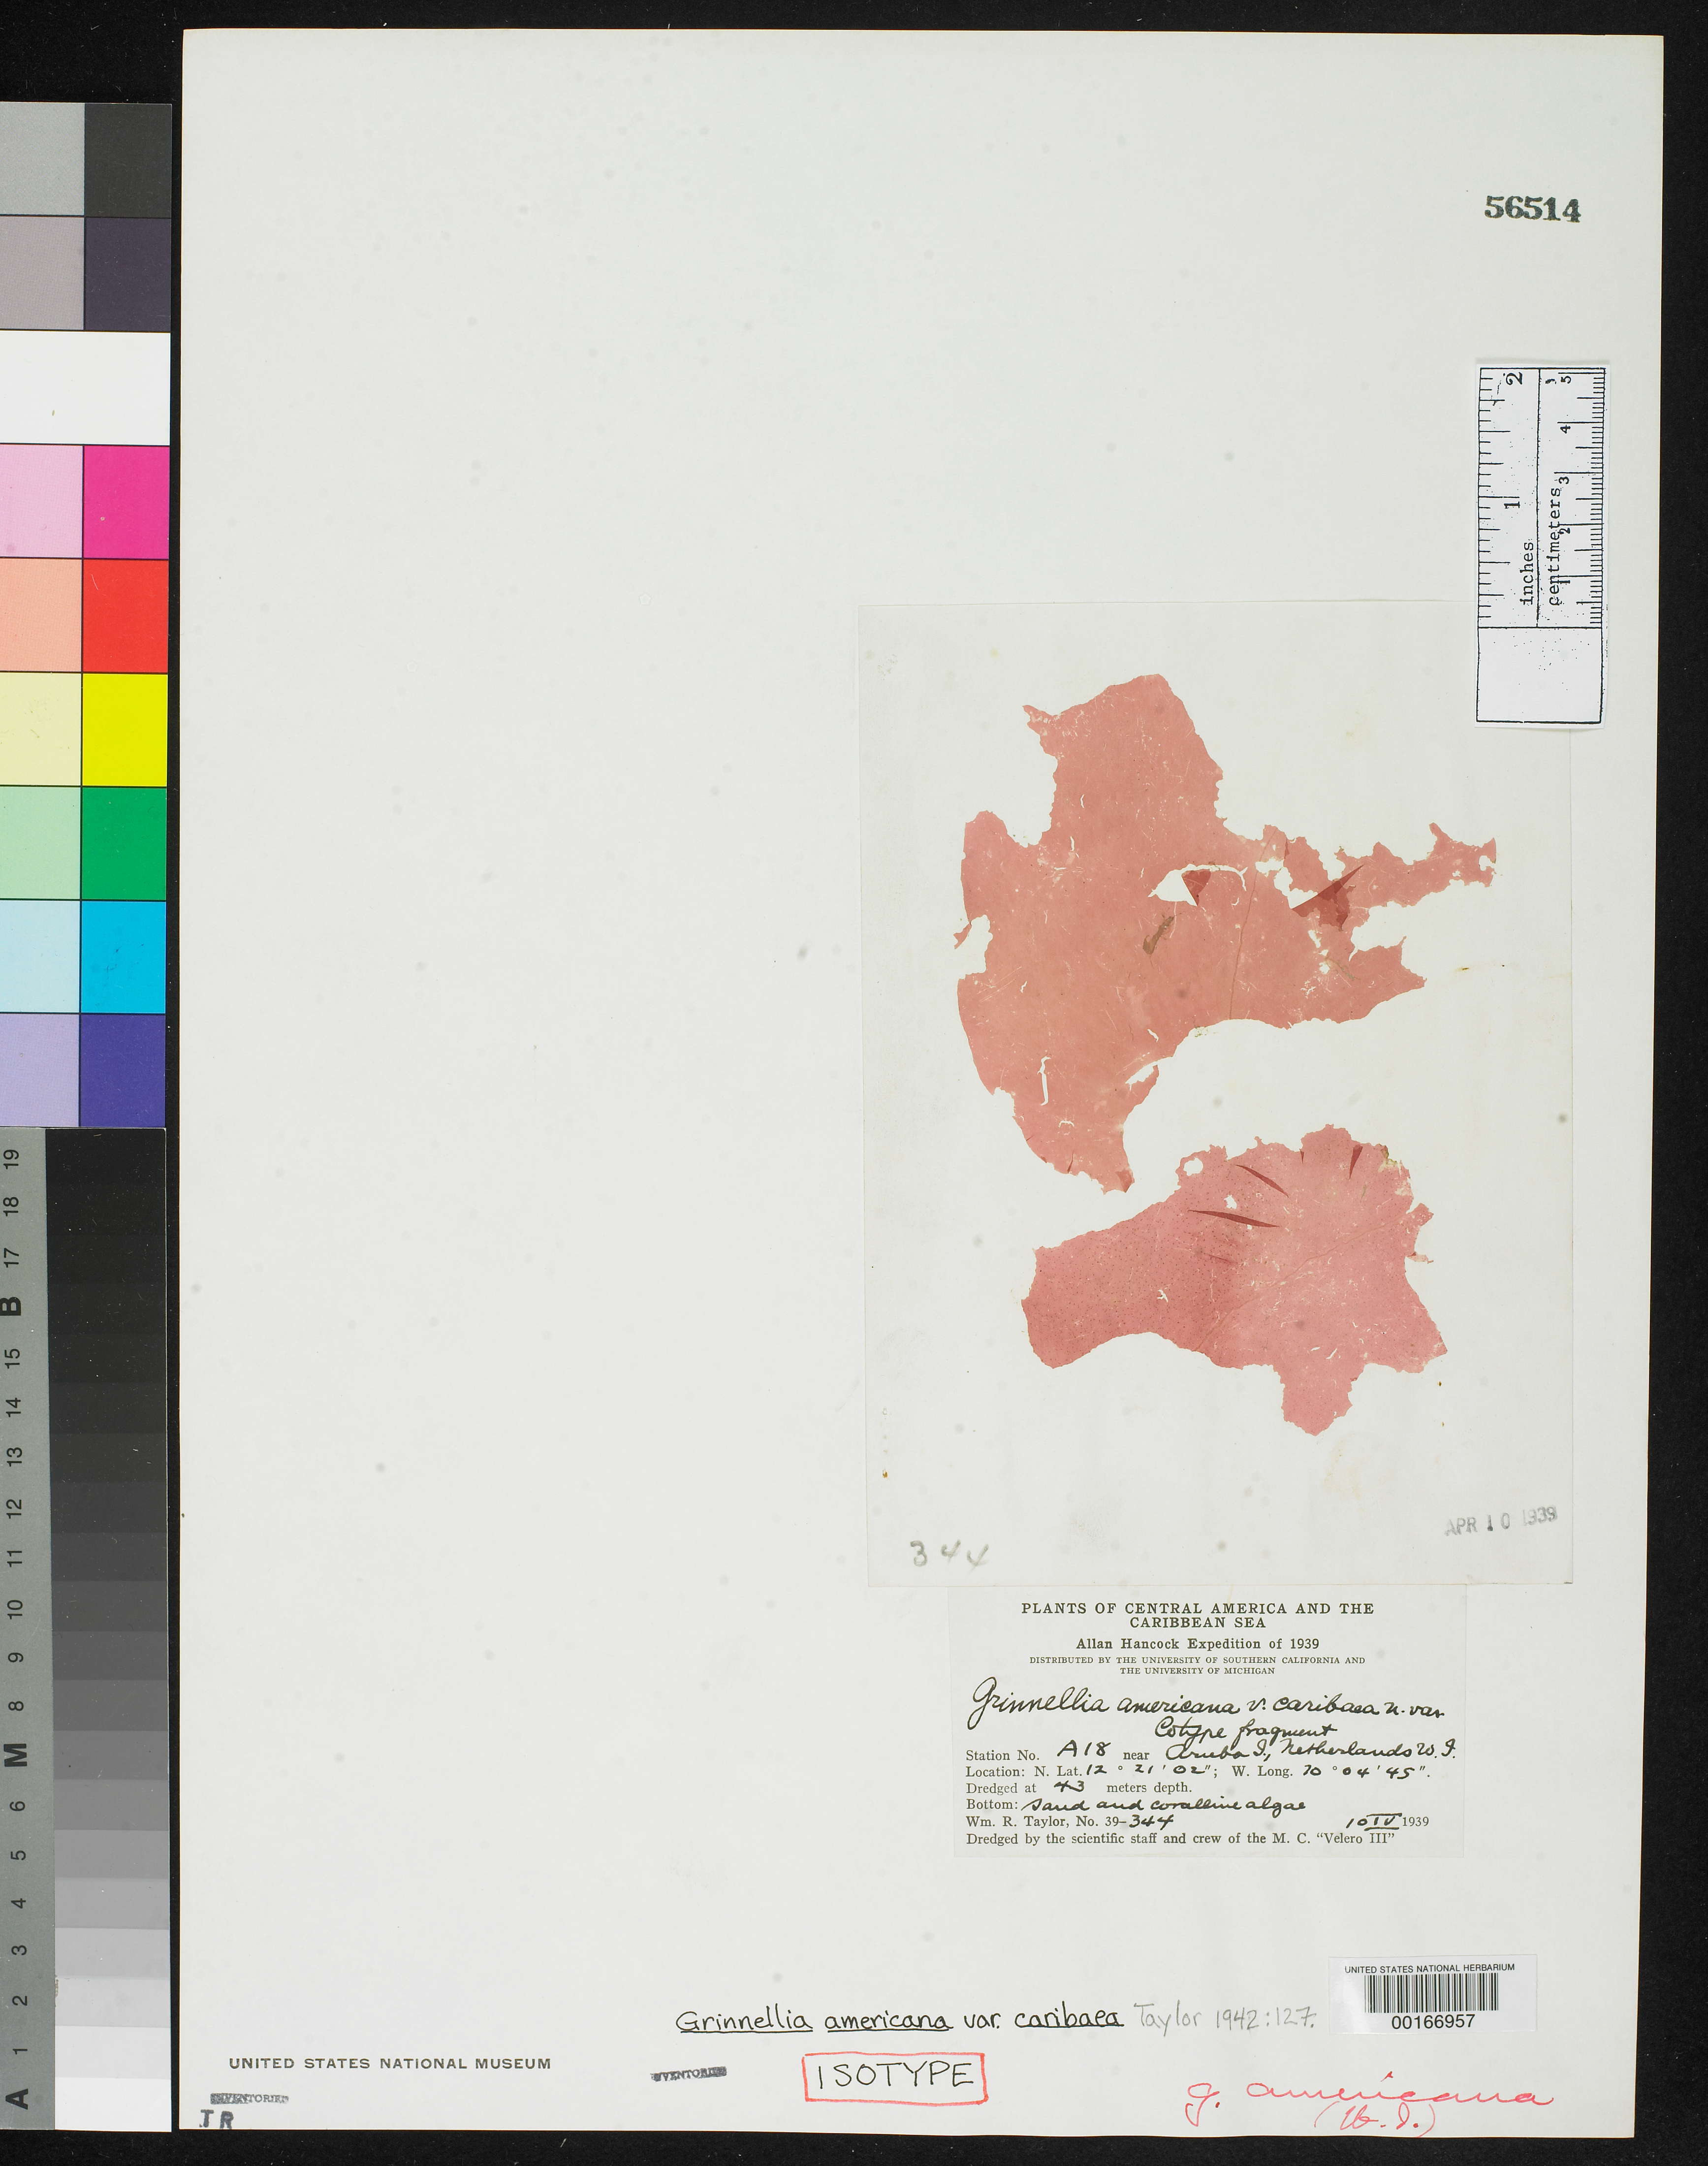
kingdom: Plantae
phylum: Rhodophyta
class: Florideophyceae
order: Ceramiales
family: Delesseriaceae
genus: Grinnellia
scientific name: Grinnellia americana var. caribaea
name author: W.R. Taylor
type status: Isotype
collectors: W. R. Taylor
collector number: WRT 39-344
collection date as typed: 10 Apr 1939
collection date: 1939-04-10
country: Aruba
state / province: ABC Islands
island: Aruba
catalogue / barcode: US 56514